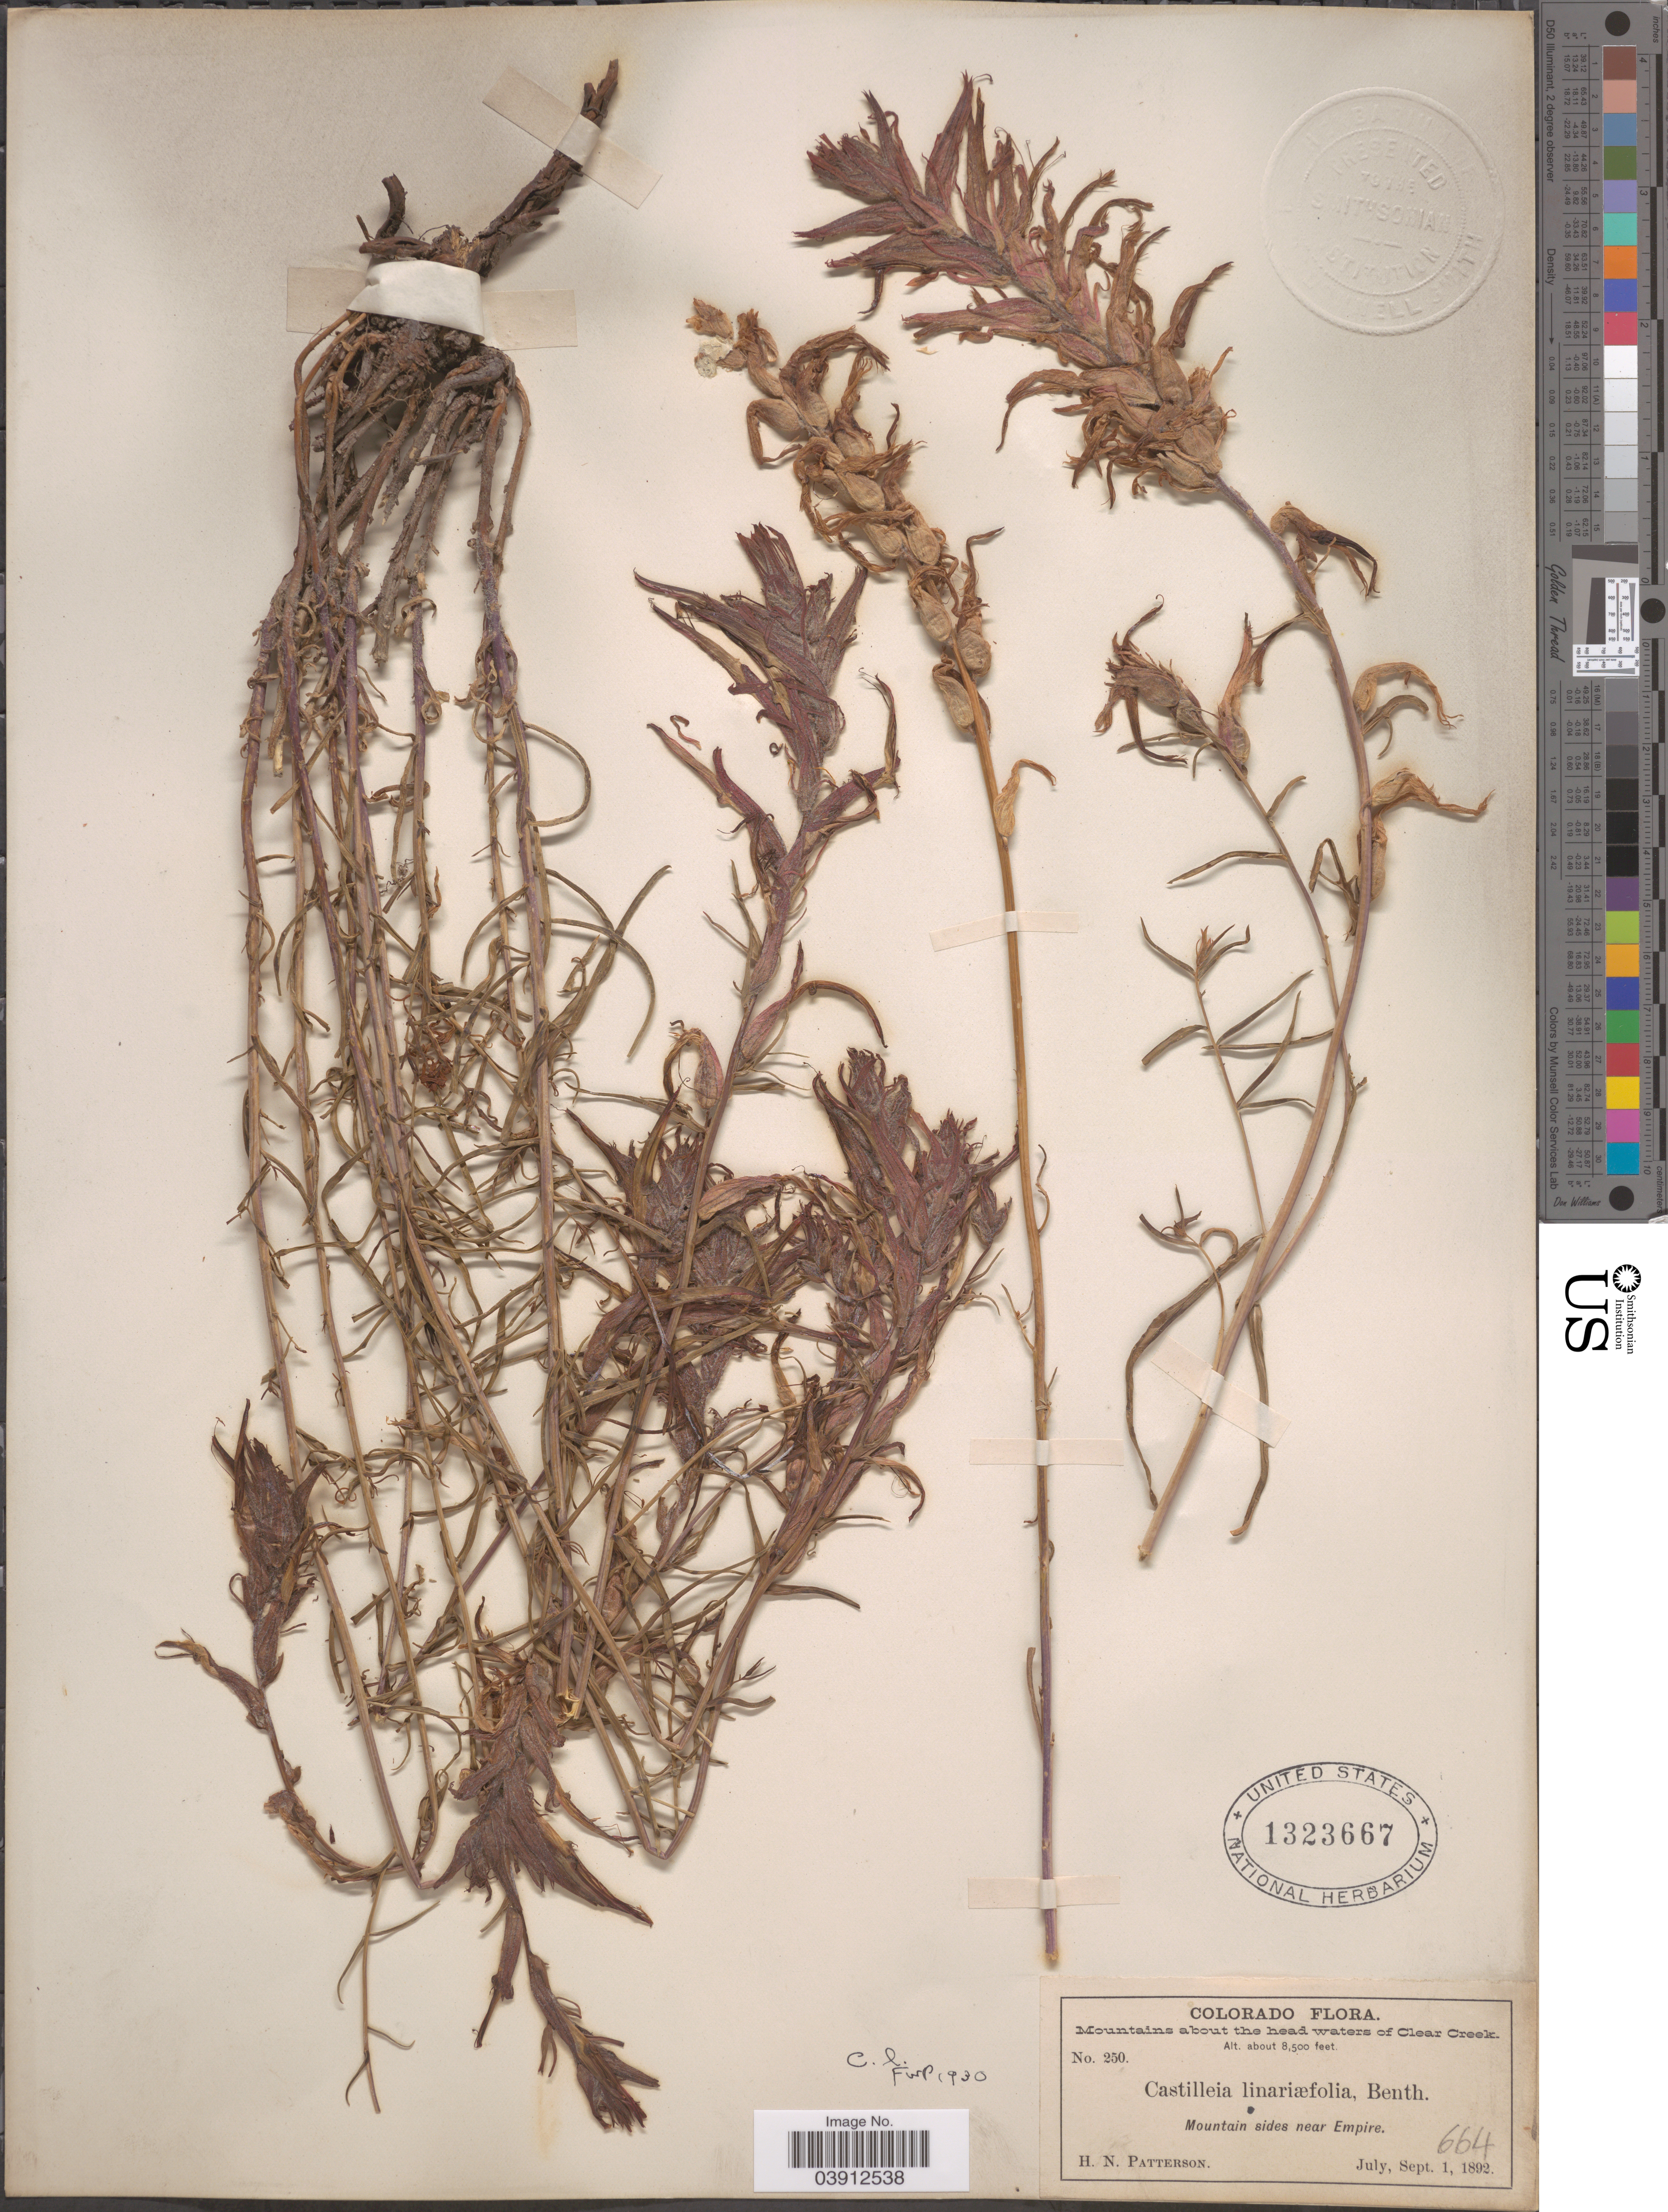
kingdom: Plantae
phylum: Tracheophyta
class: Magnoliopsida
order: Lamiales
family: Orobanchaceae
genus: Castilleja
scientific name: Castilleja linariifolia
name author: Benth.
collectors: H. N. Patterson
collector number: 250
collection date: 1892-09-01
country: United States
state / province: Colorado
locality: Mountains about the head waters of Clear Creek. Mountain sides near Empire.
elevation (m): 2591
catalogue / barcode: US 1323667